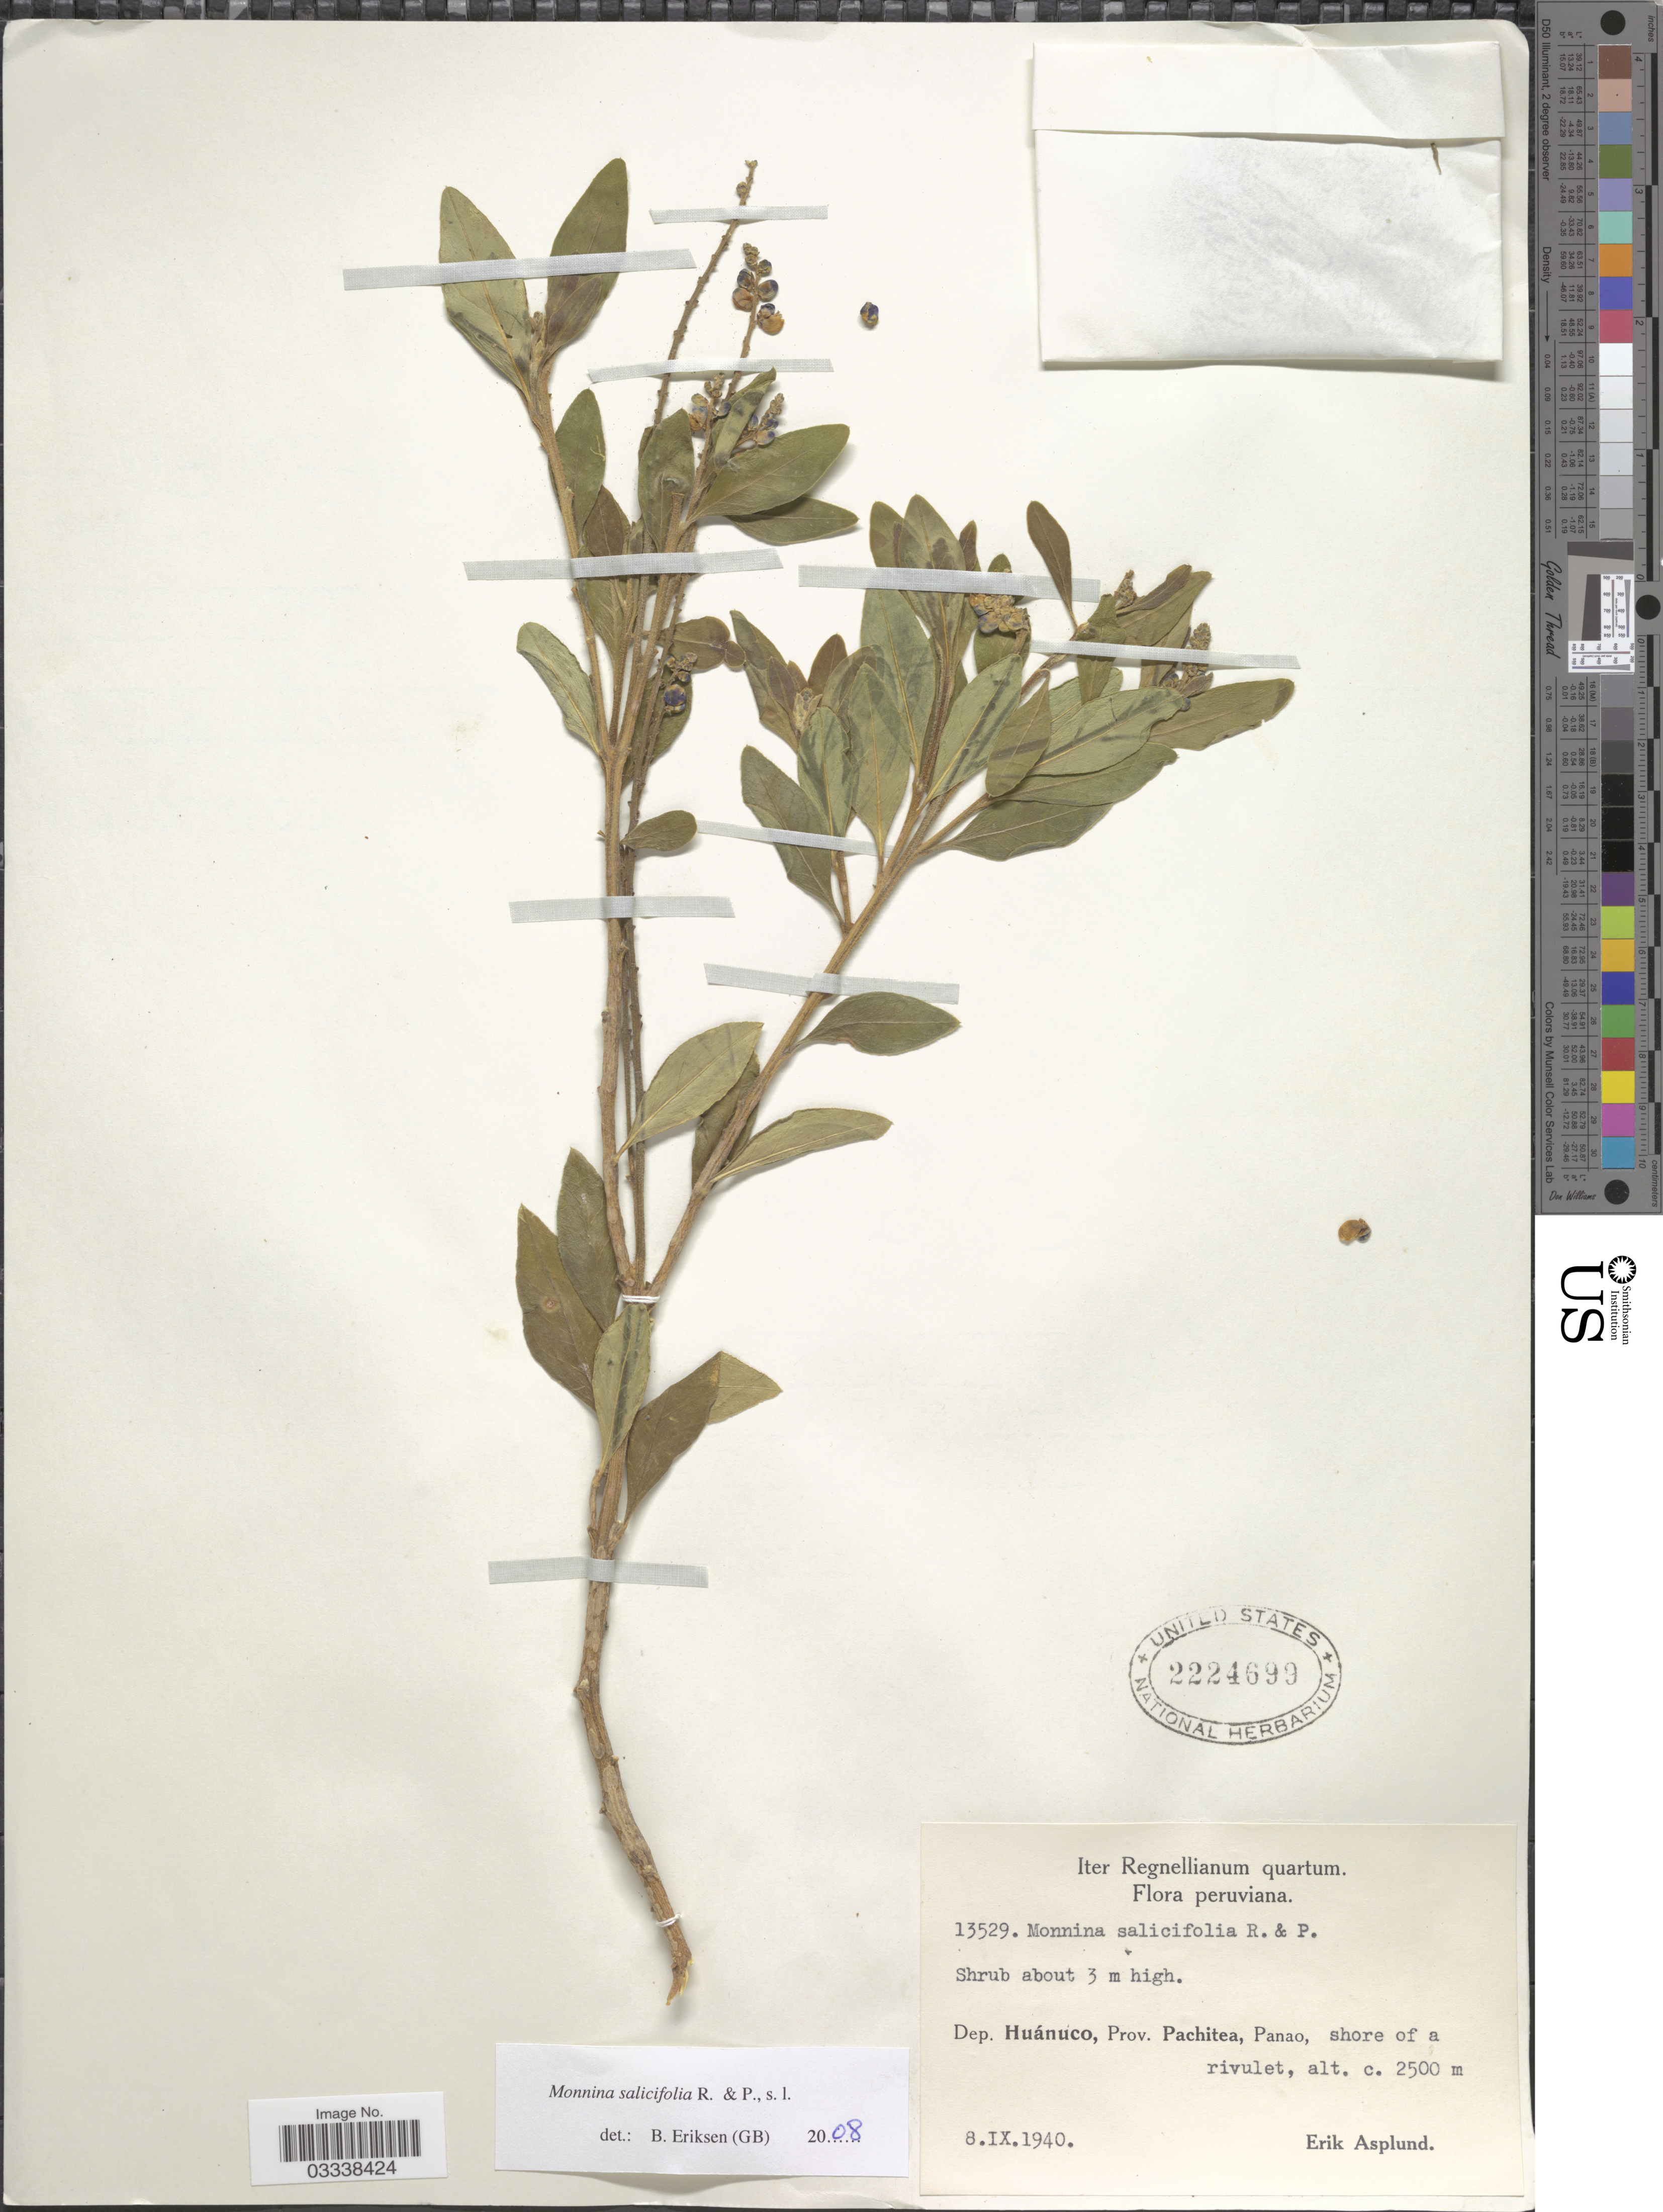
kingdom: Plantae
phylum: Tracheophyta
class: Magnoliopsida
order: Fabales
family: Polygalaceae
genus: Monnina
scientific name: Monnina salicifolia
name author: Ruiz & Pav.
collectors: E. Asplund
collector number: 13529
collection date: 1940-09-08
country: Peru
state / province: Huánuco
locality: Dep. Huánuco, Prov. Pachitea, Panao, shore of a rivulet.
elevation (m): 2500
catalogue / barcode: US 2224699